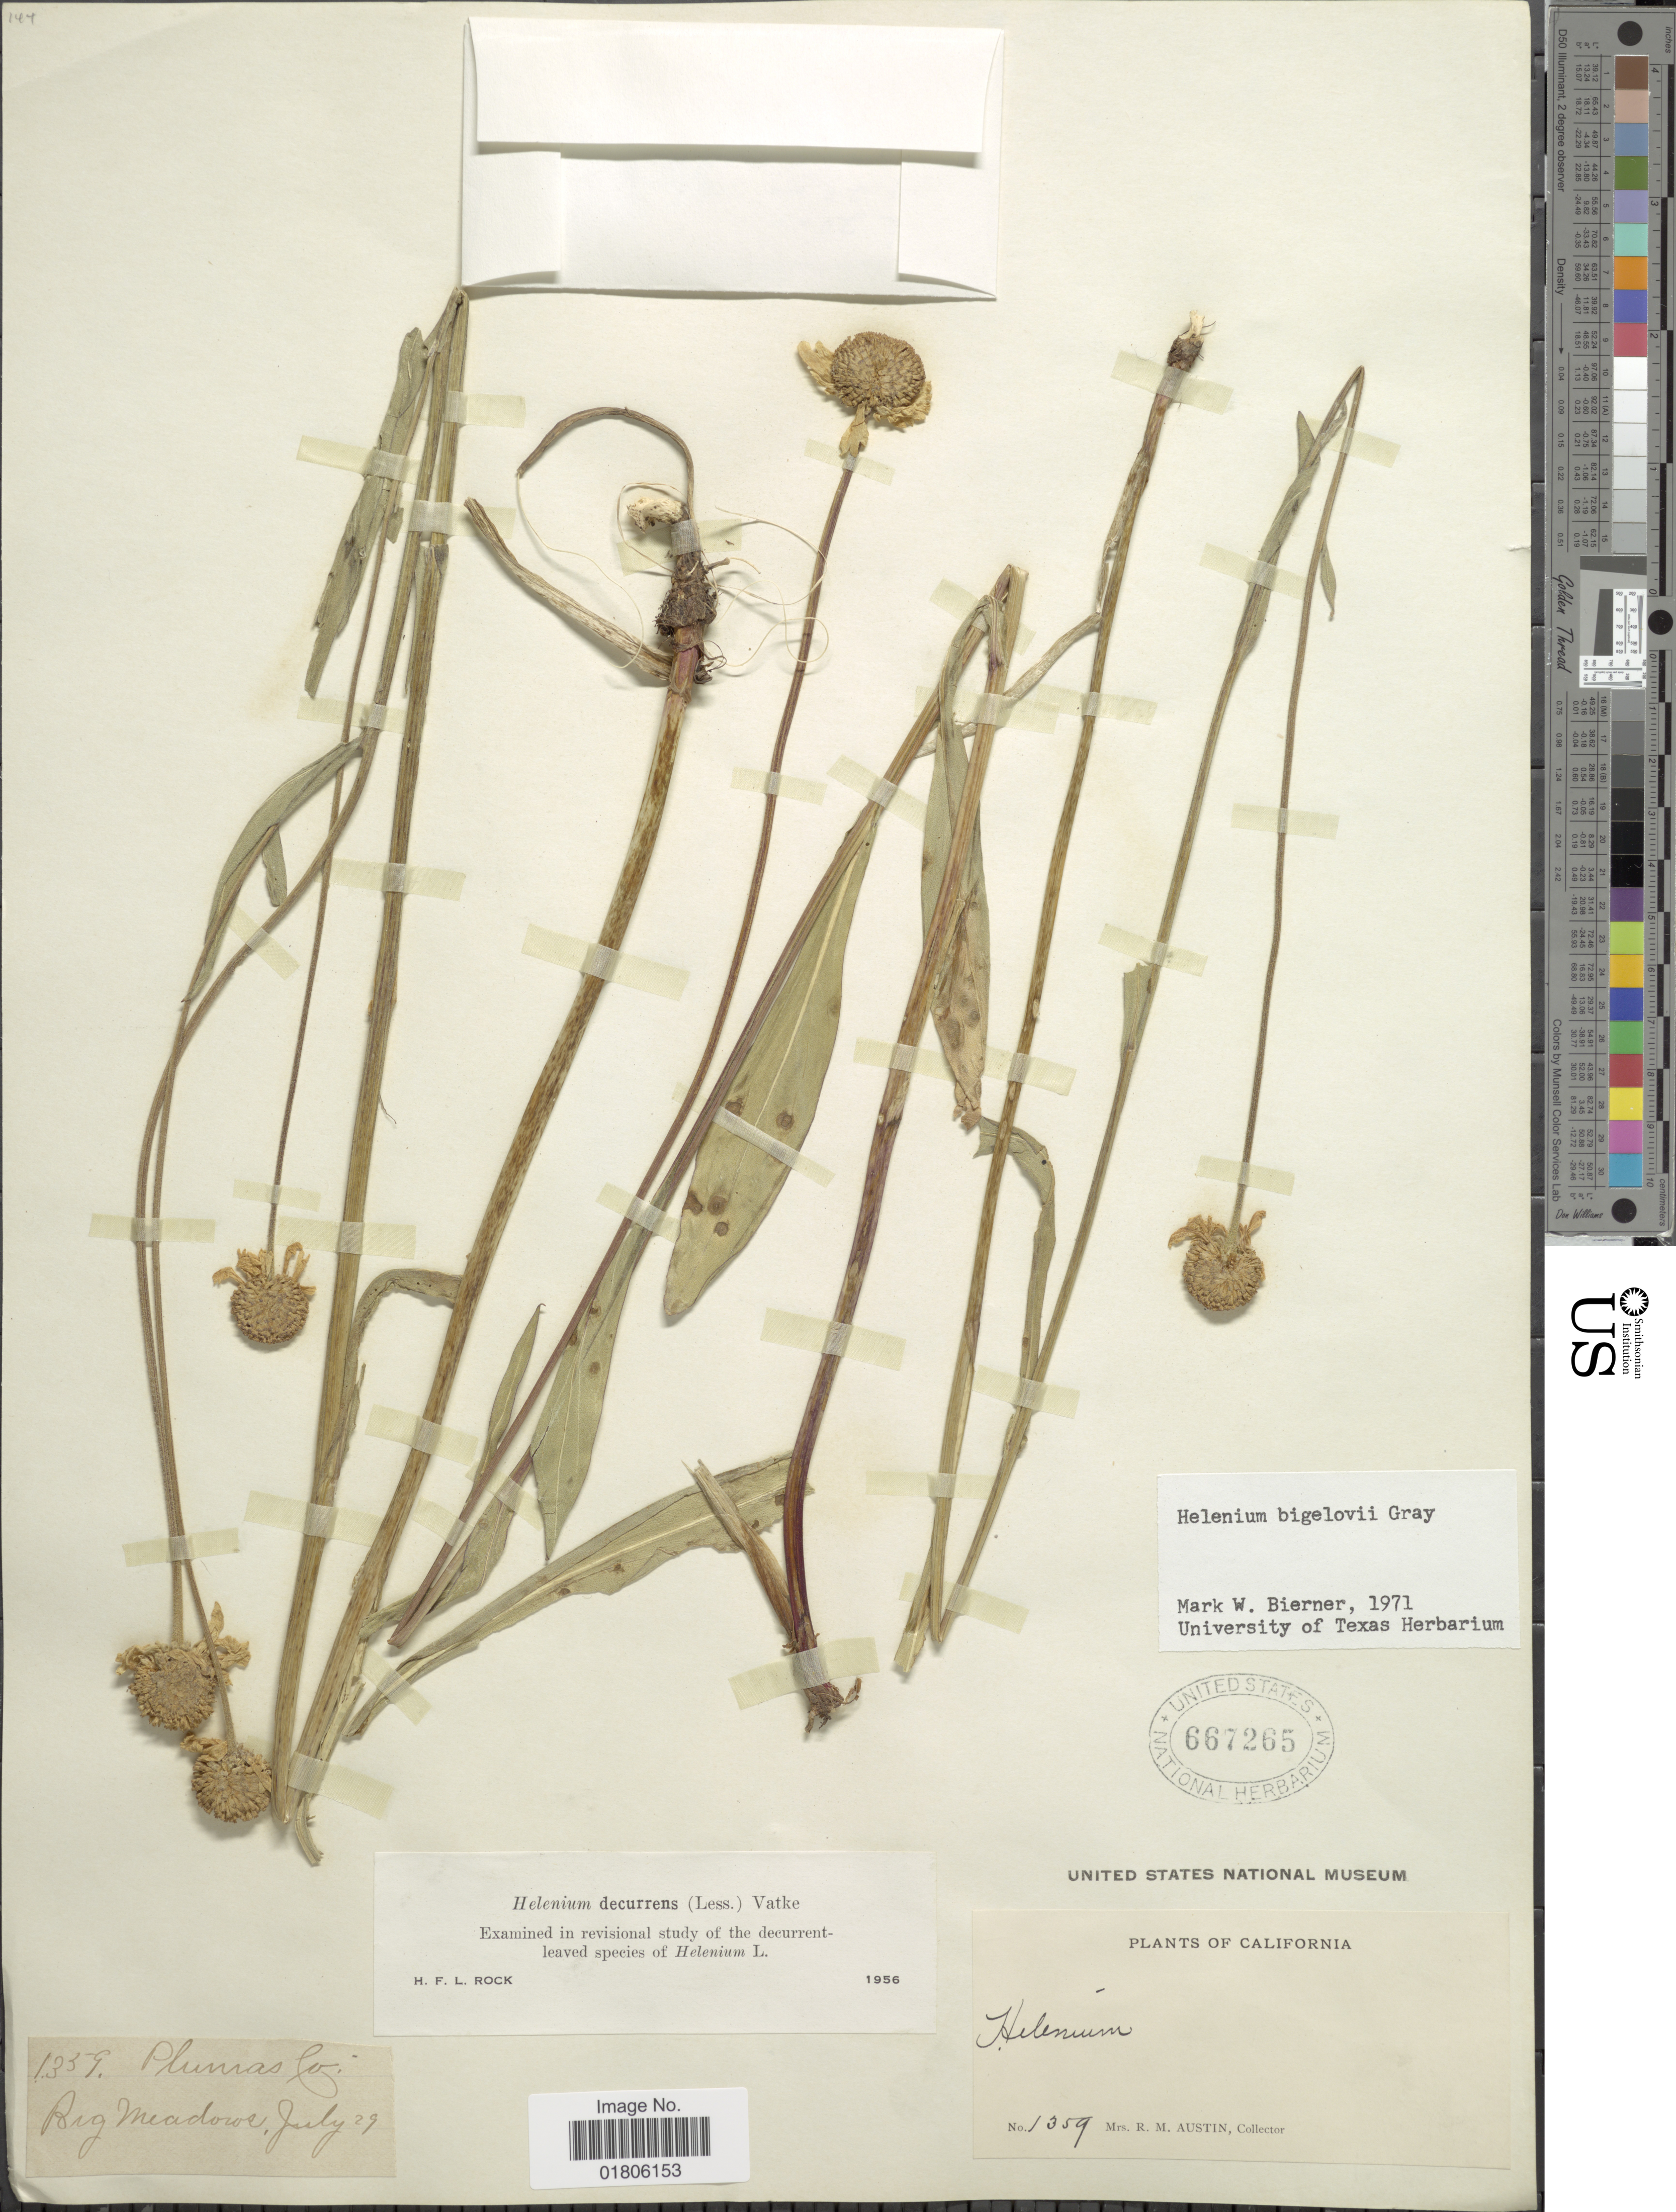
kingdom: Plantae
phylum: Tracheophyta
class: Magnoliopsida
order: Asterales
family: Asteraceae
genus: Helenium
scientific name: Helenium bigelovii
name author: A. Gray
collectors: R. Austin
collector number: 1359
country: United States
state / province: California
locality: Big Meadow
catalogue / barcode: US 667265